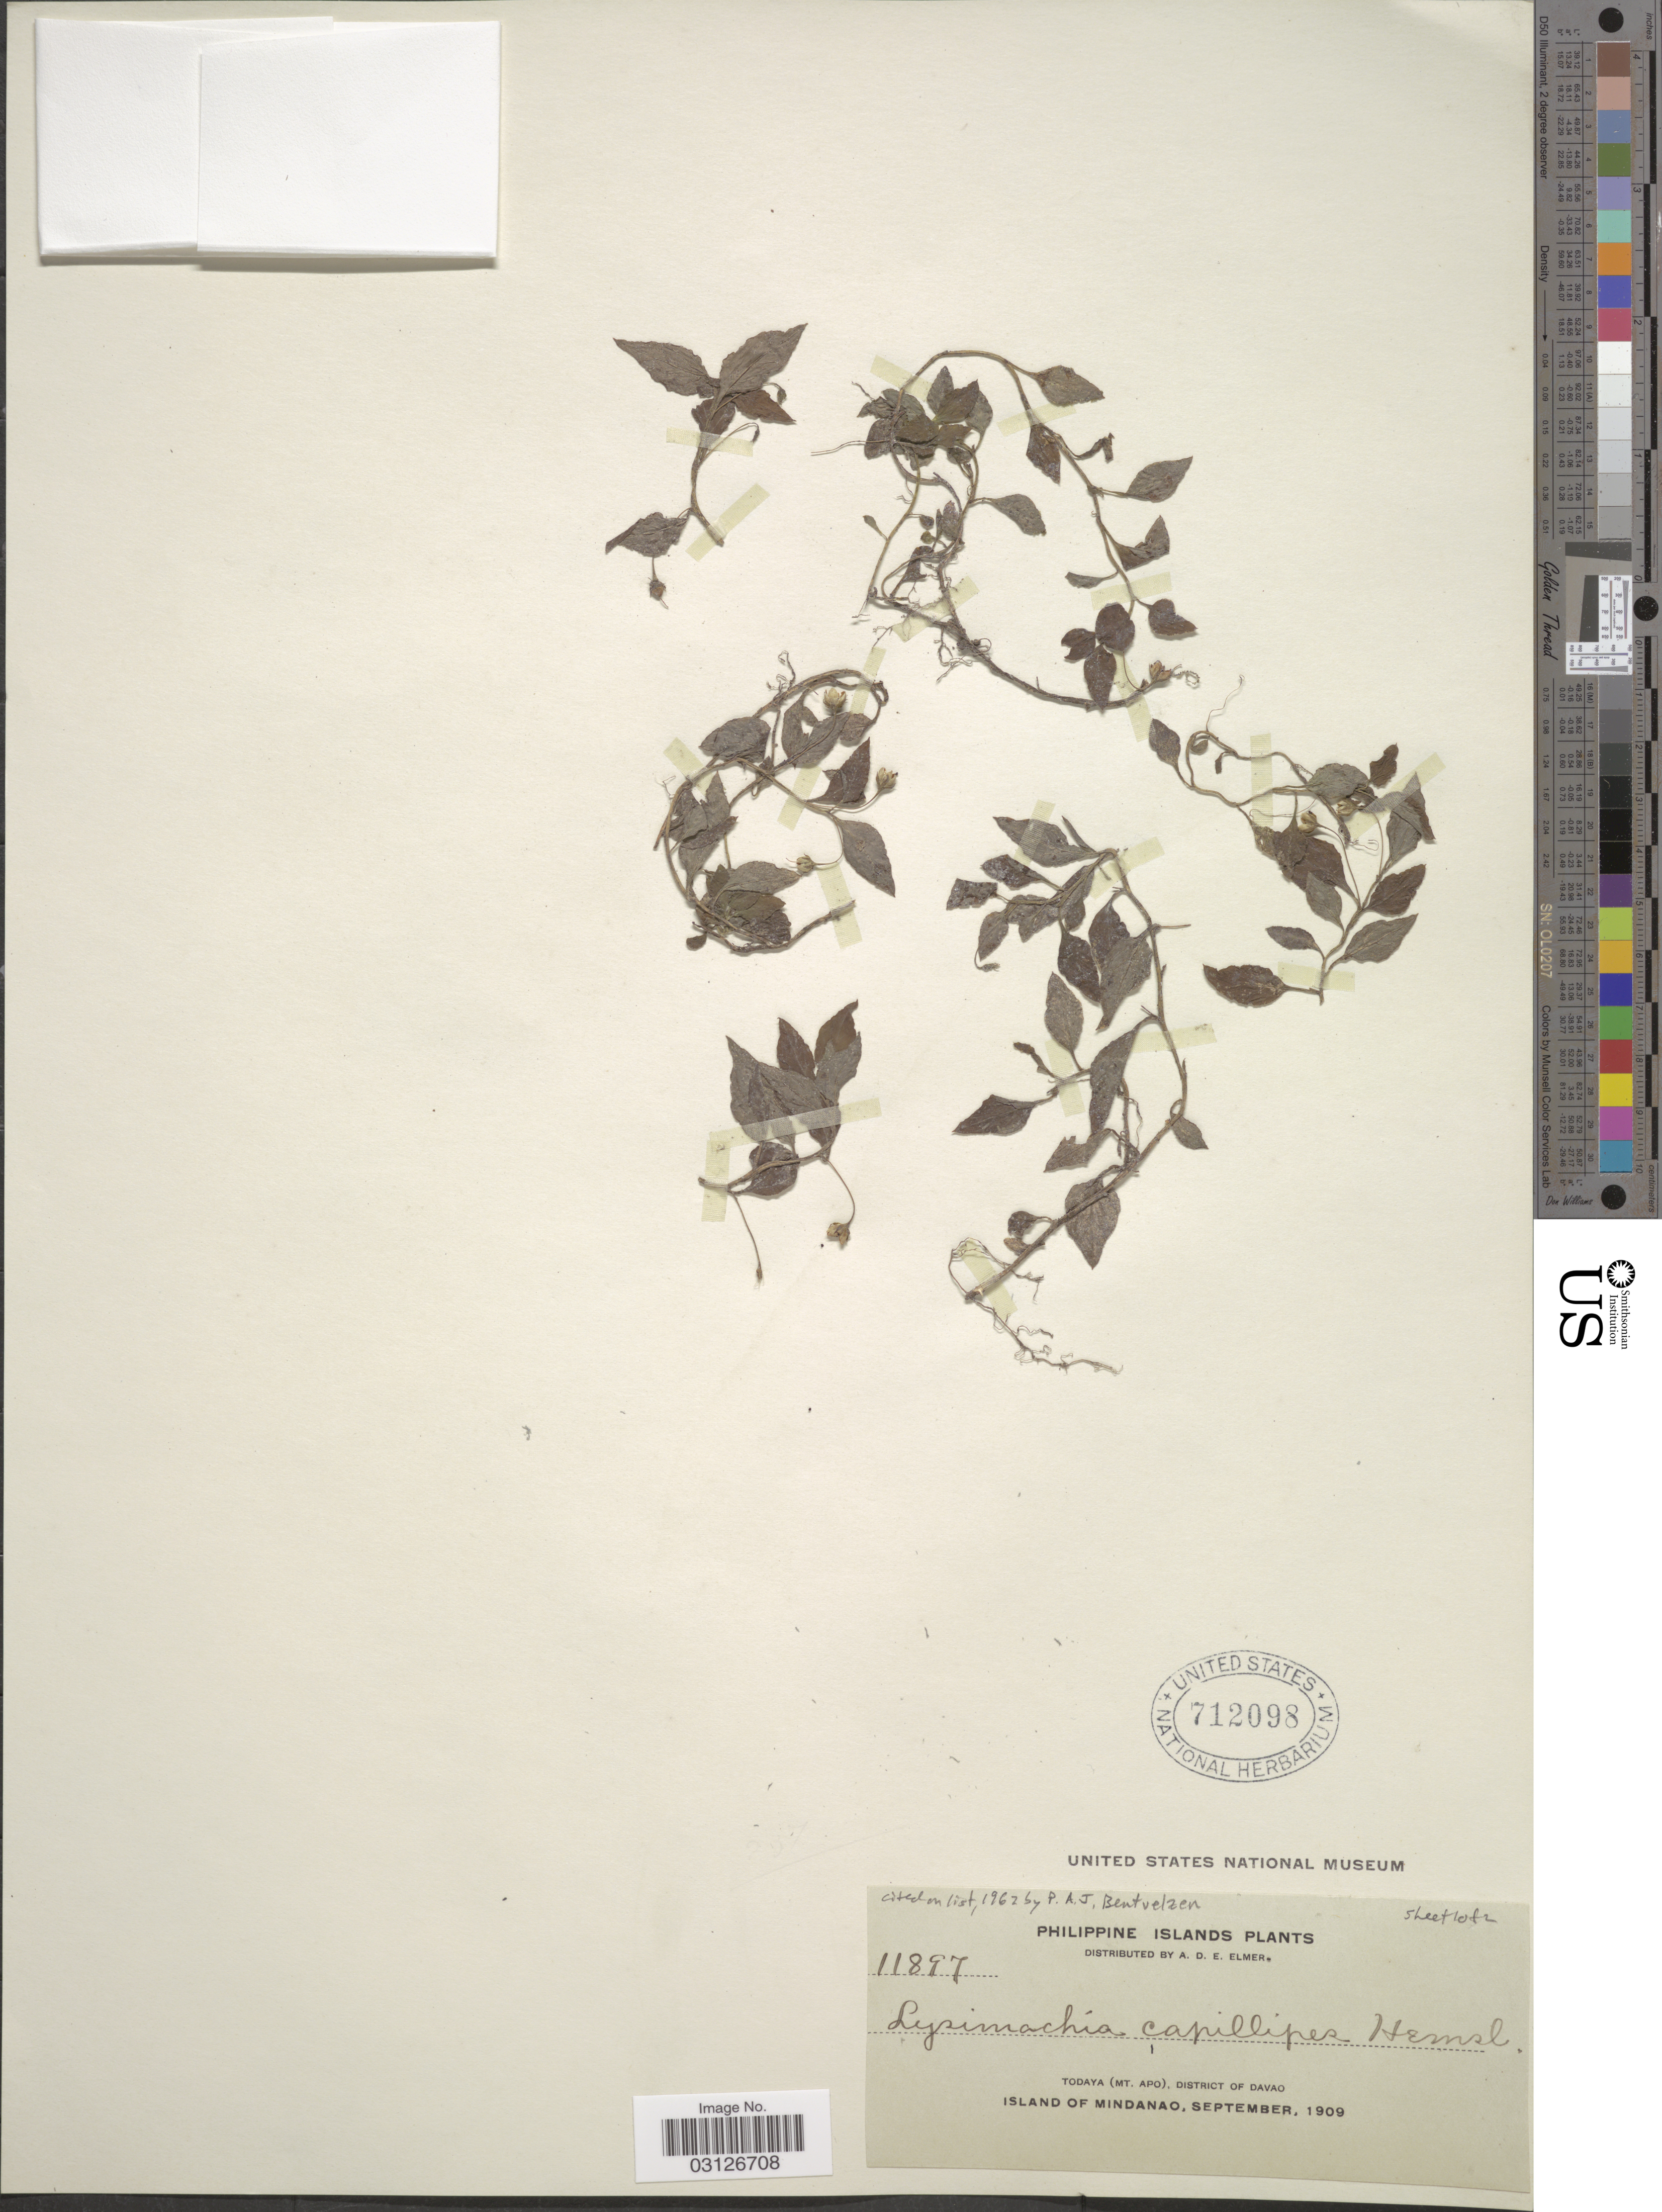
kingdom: Plantae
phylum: Tracheophyta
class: Magnoliopsida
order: Ericales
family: Primulaceae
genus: Lysimachia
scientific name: Lysimachia capillipes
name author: Hemsl.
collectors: A. D. E. Elmer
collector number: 11897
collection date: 1909-09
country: Philippines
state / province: Davao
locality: Todaya (Mt. Apo), District of Davao. Island of Mindanao.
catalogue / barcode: US 712098